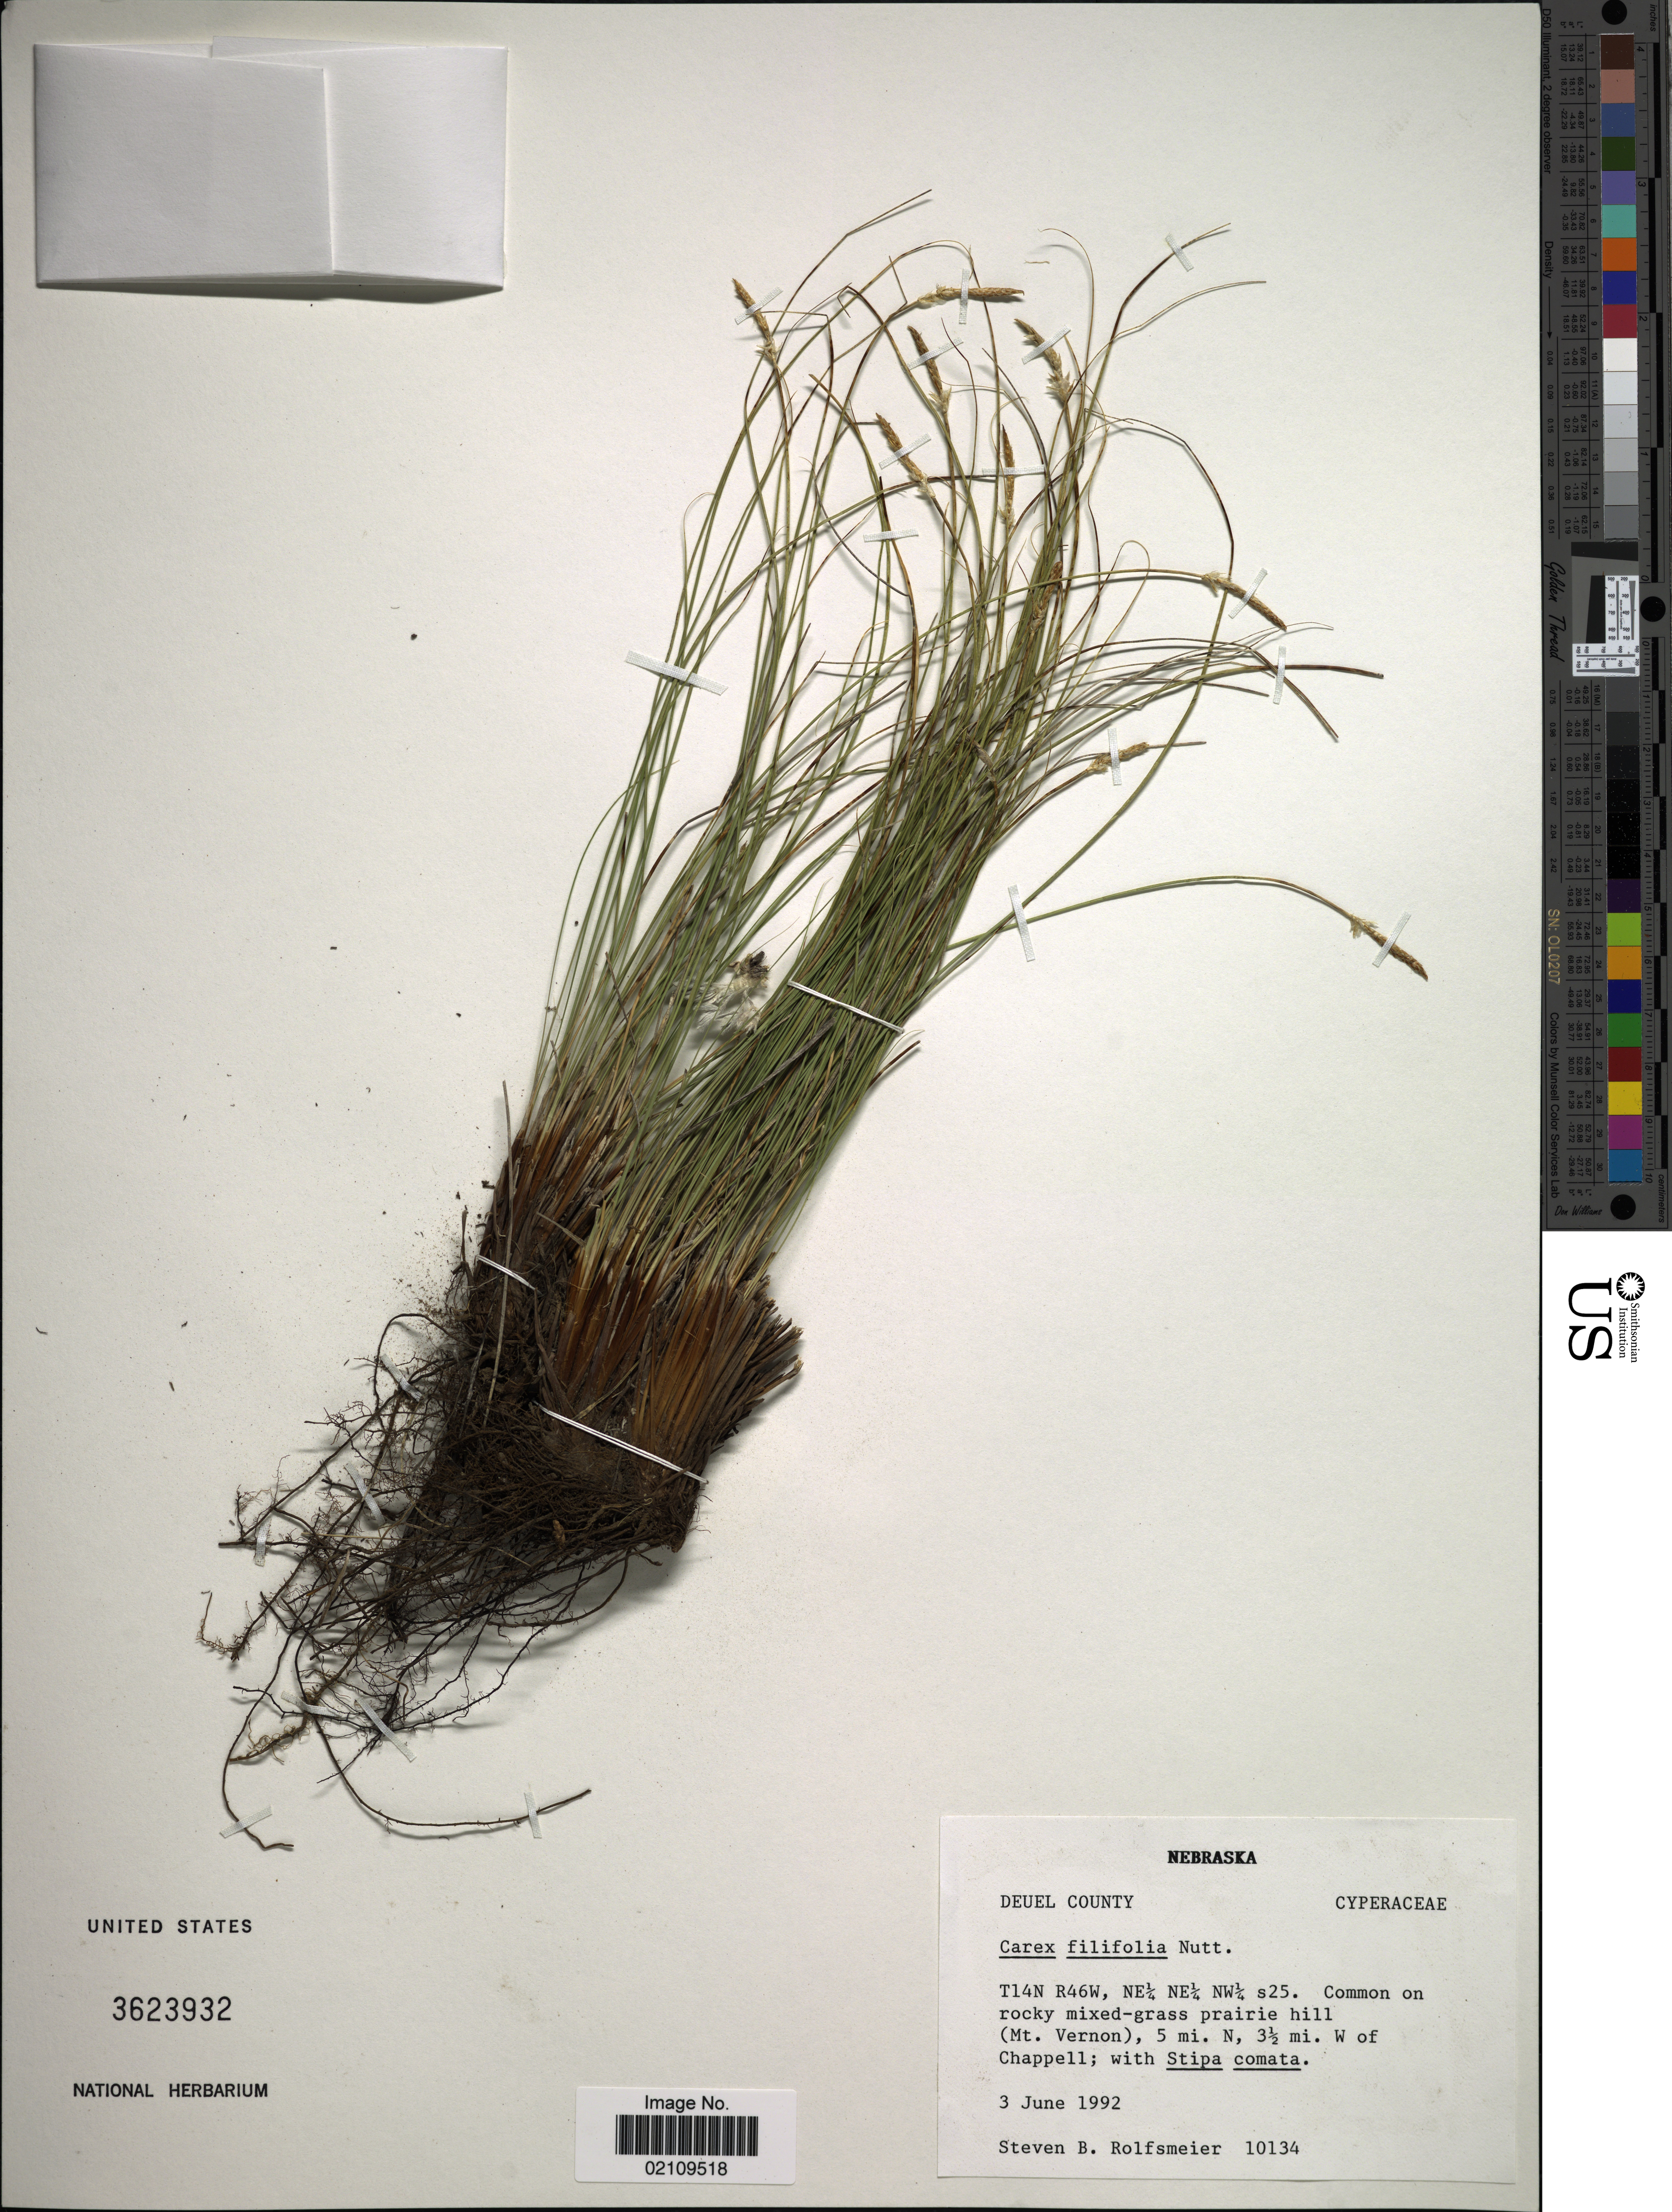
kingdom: Plantae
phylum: Tracheophyta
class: Liliopsida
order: Poales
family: Cyperaceae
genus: Carex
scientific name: Carex filifolia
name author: Nutt.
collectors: S. Rolfsmeier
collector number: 10134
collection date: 1992-06-03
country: United States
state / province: Nebraska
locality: Deuel County, T14N R46W, NE¼ NE¼ NW¼ s25. On rocky mixed-grass prairie hill (Mt Vernon), 5 mi N, 3½ mi W of Chappell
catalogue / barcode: US 3623932